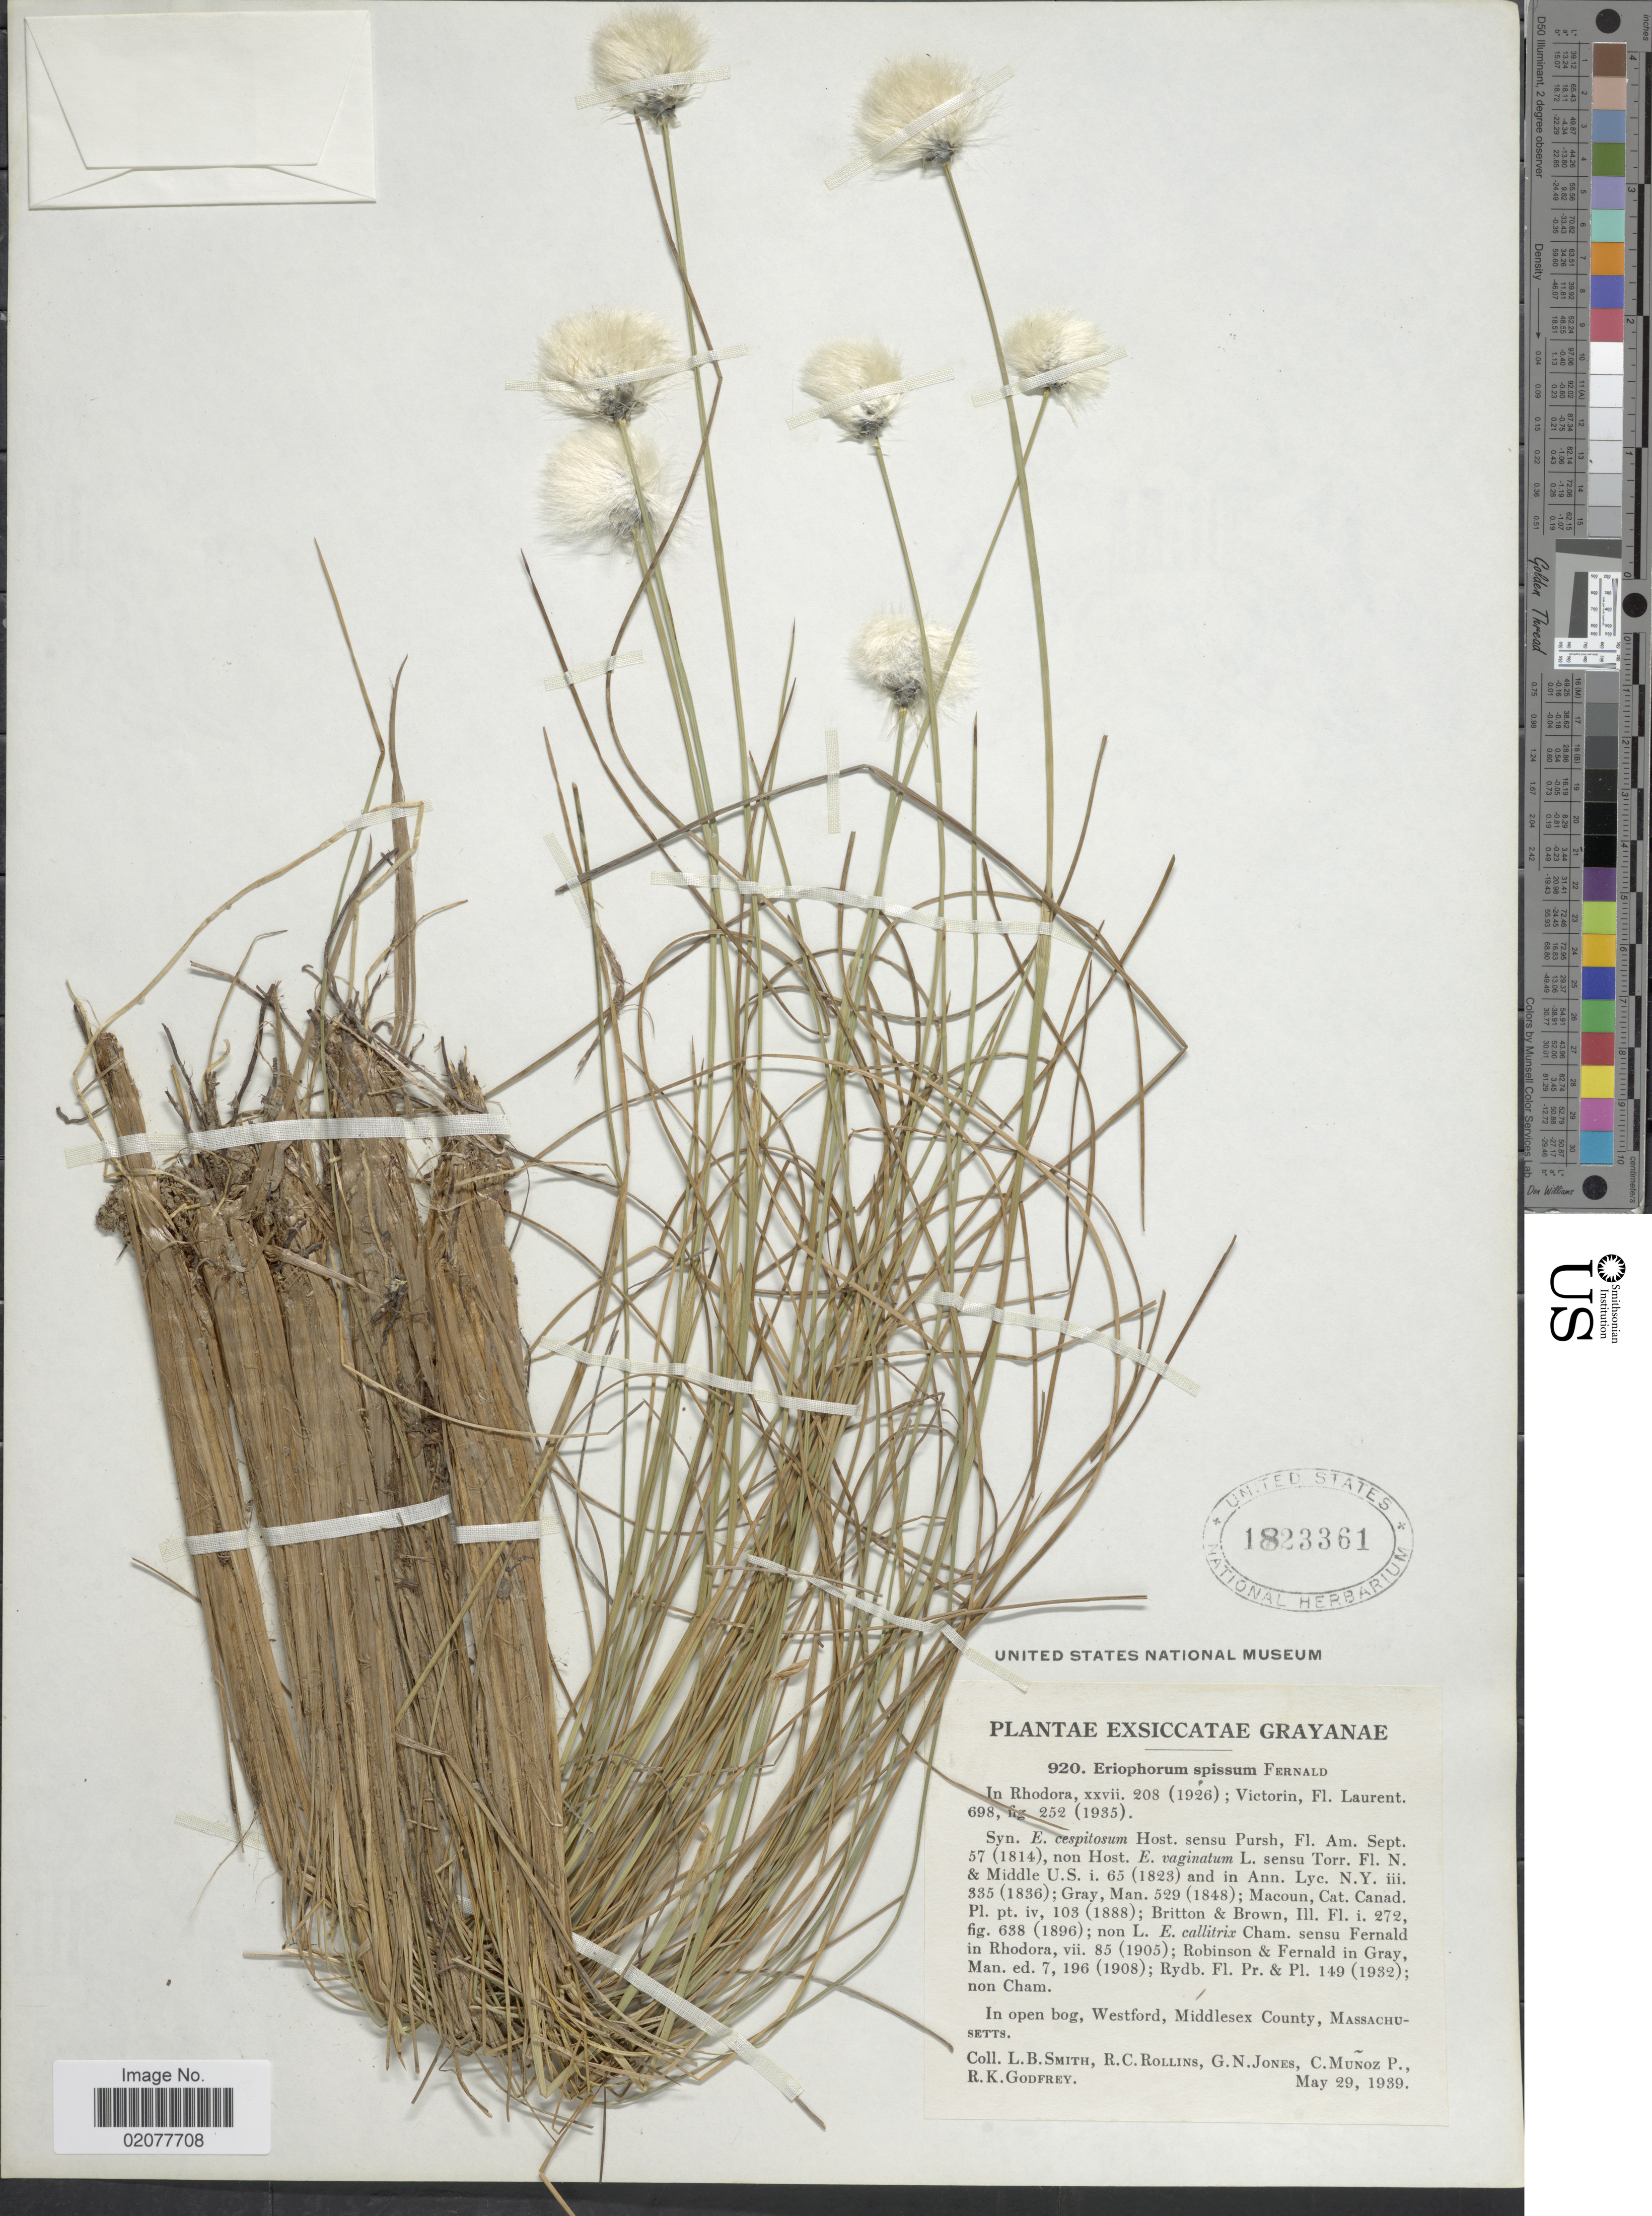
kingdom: Plantae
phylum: Tracheophyta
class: Liliopsida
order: Poales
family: Cyperaceae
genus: Eriophorum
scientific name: Eriophorum spissum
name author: Fernald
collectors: L. Smith, G. N. Jones, C. Munoz P. & R. K. Godfrey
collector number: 920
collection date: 1939-05-29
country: United States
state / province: Massachusetts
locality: In open bog, Westford, Middlesex County, Massachusetts.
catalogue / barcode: US 1823361